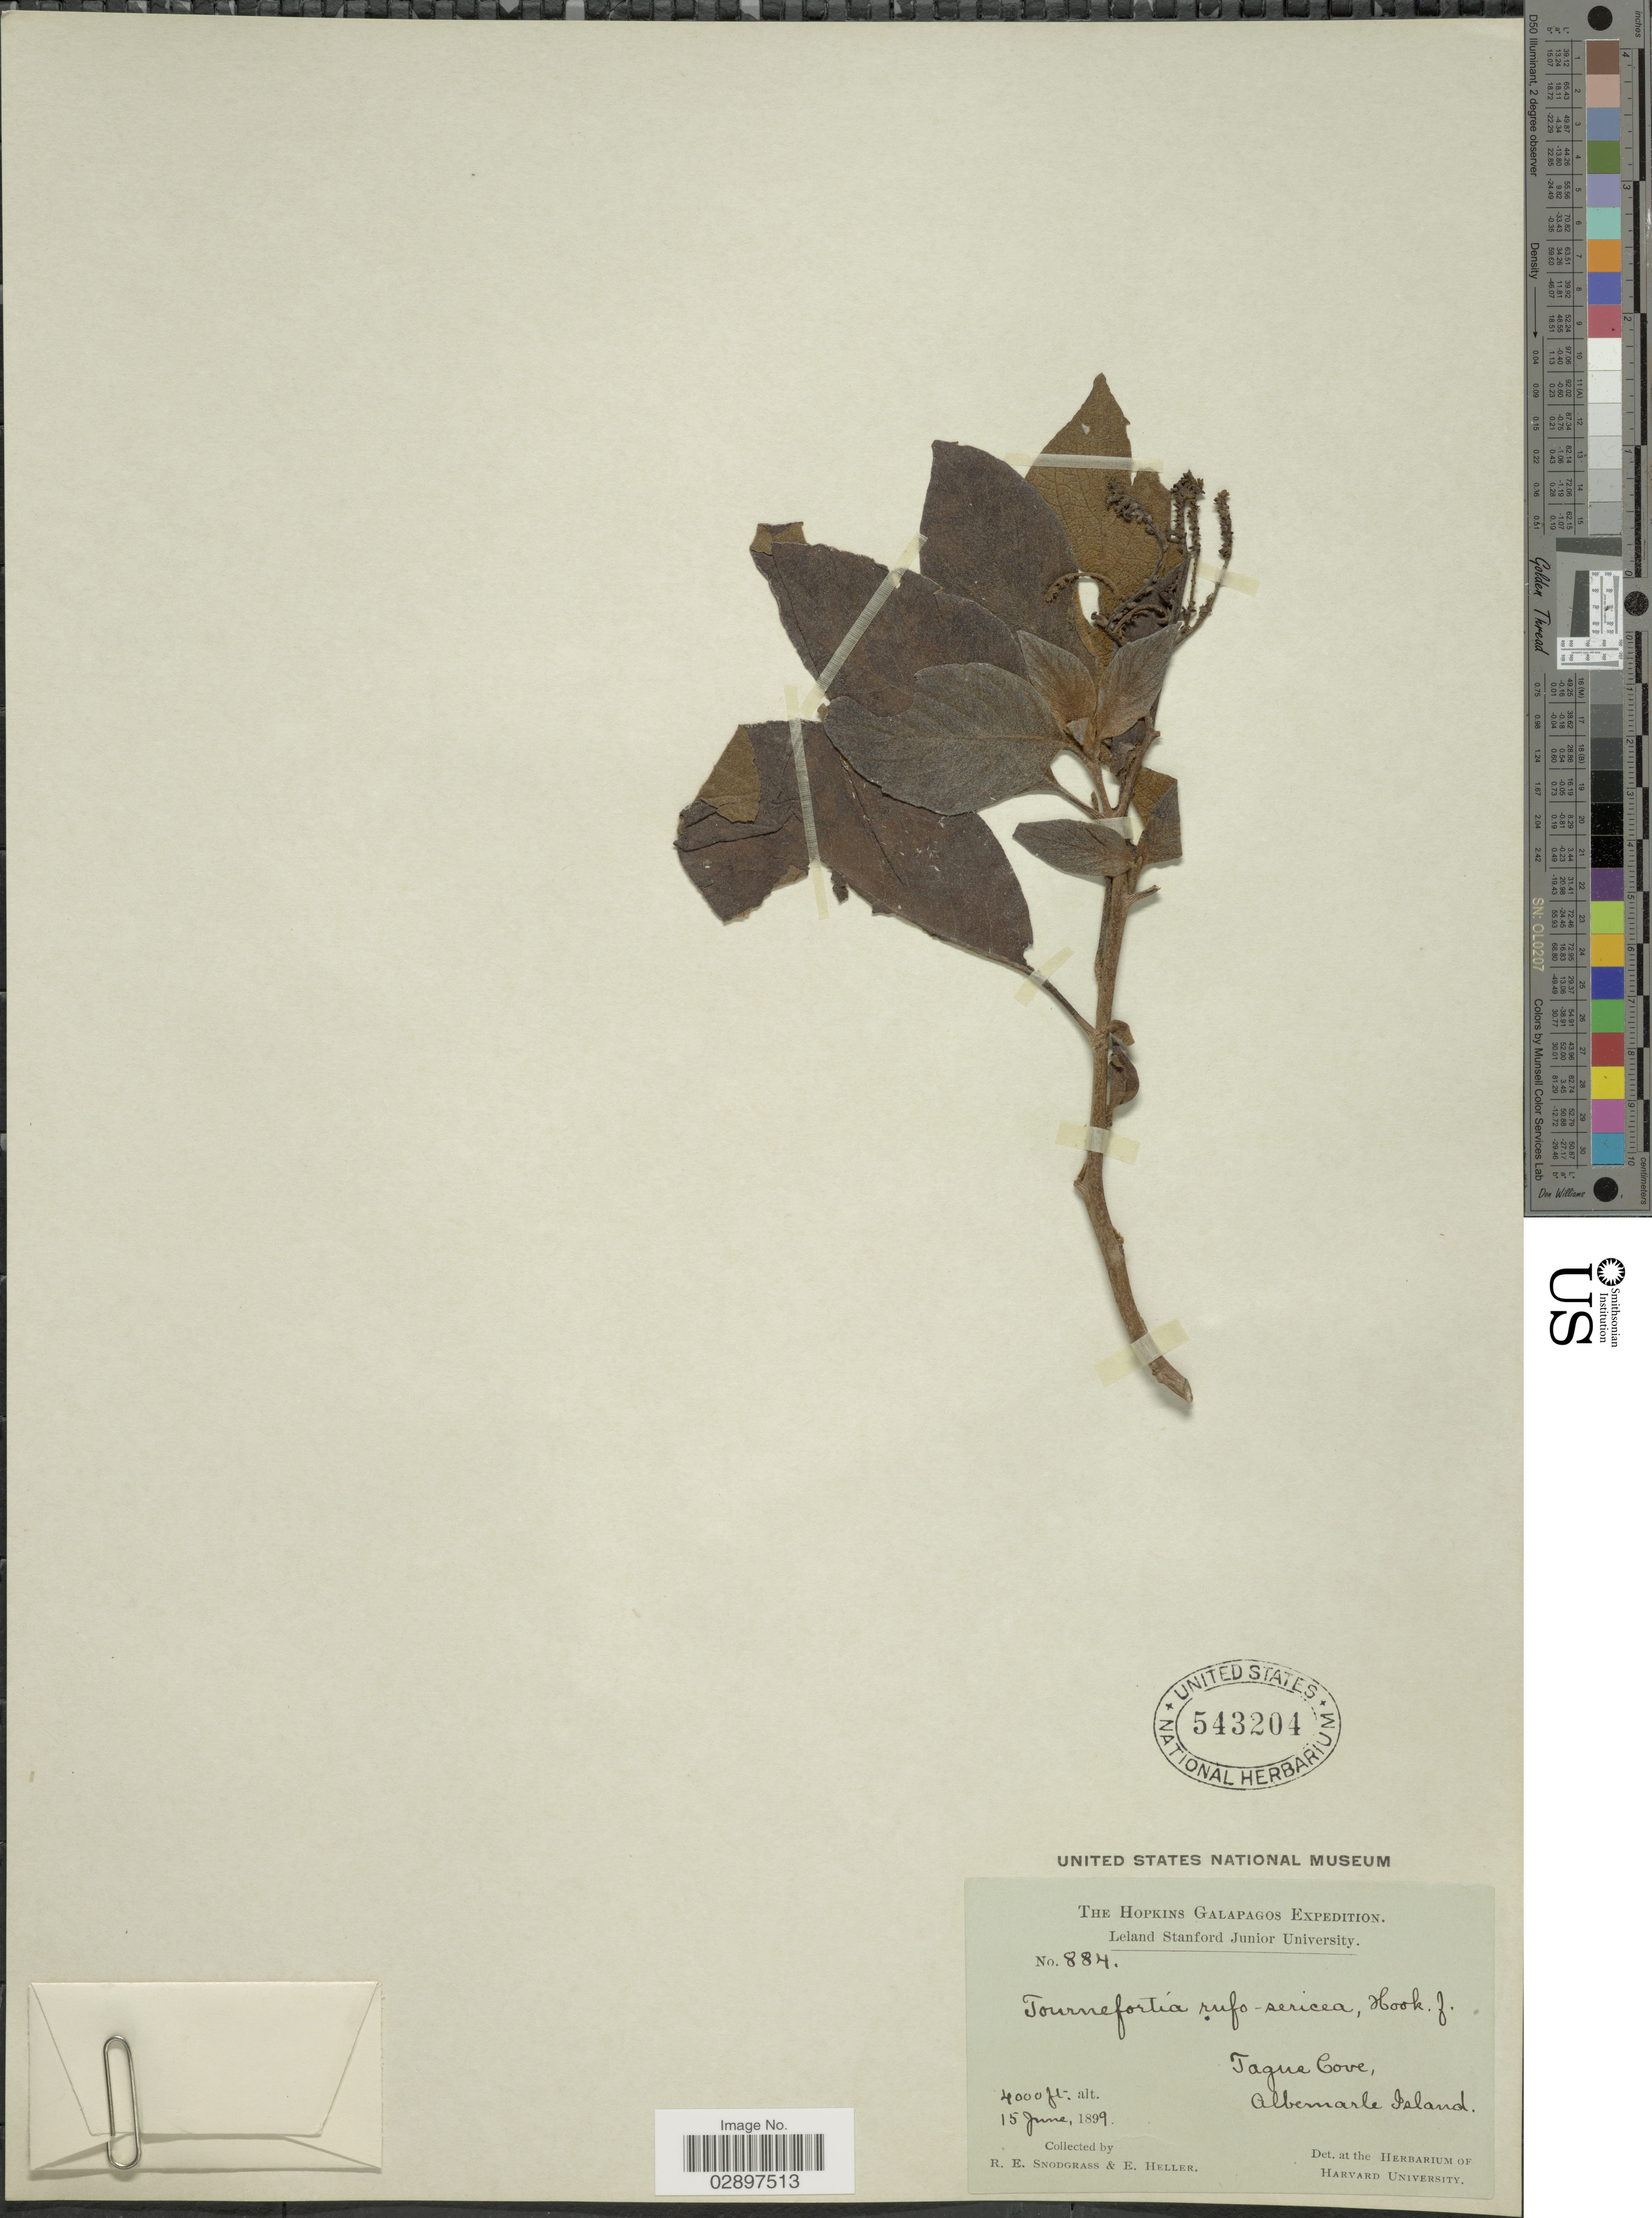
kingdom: Plantae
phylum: Tracheophyta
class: Magnoliopsida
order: Boraginales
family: Heliotropiaceae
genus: Tournefortia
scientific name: Tournefortia rufo-sericea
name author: Hook. f.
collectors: R. E. Snodgrass & E. Heller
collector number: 884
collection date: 1899-06-15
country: Ecuador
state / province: Colón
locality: Galapagos. Tagus Cove, Albemarle Island.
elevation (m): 1219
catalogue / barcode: US 543204